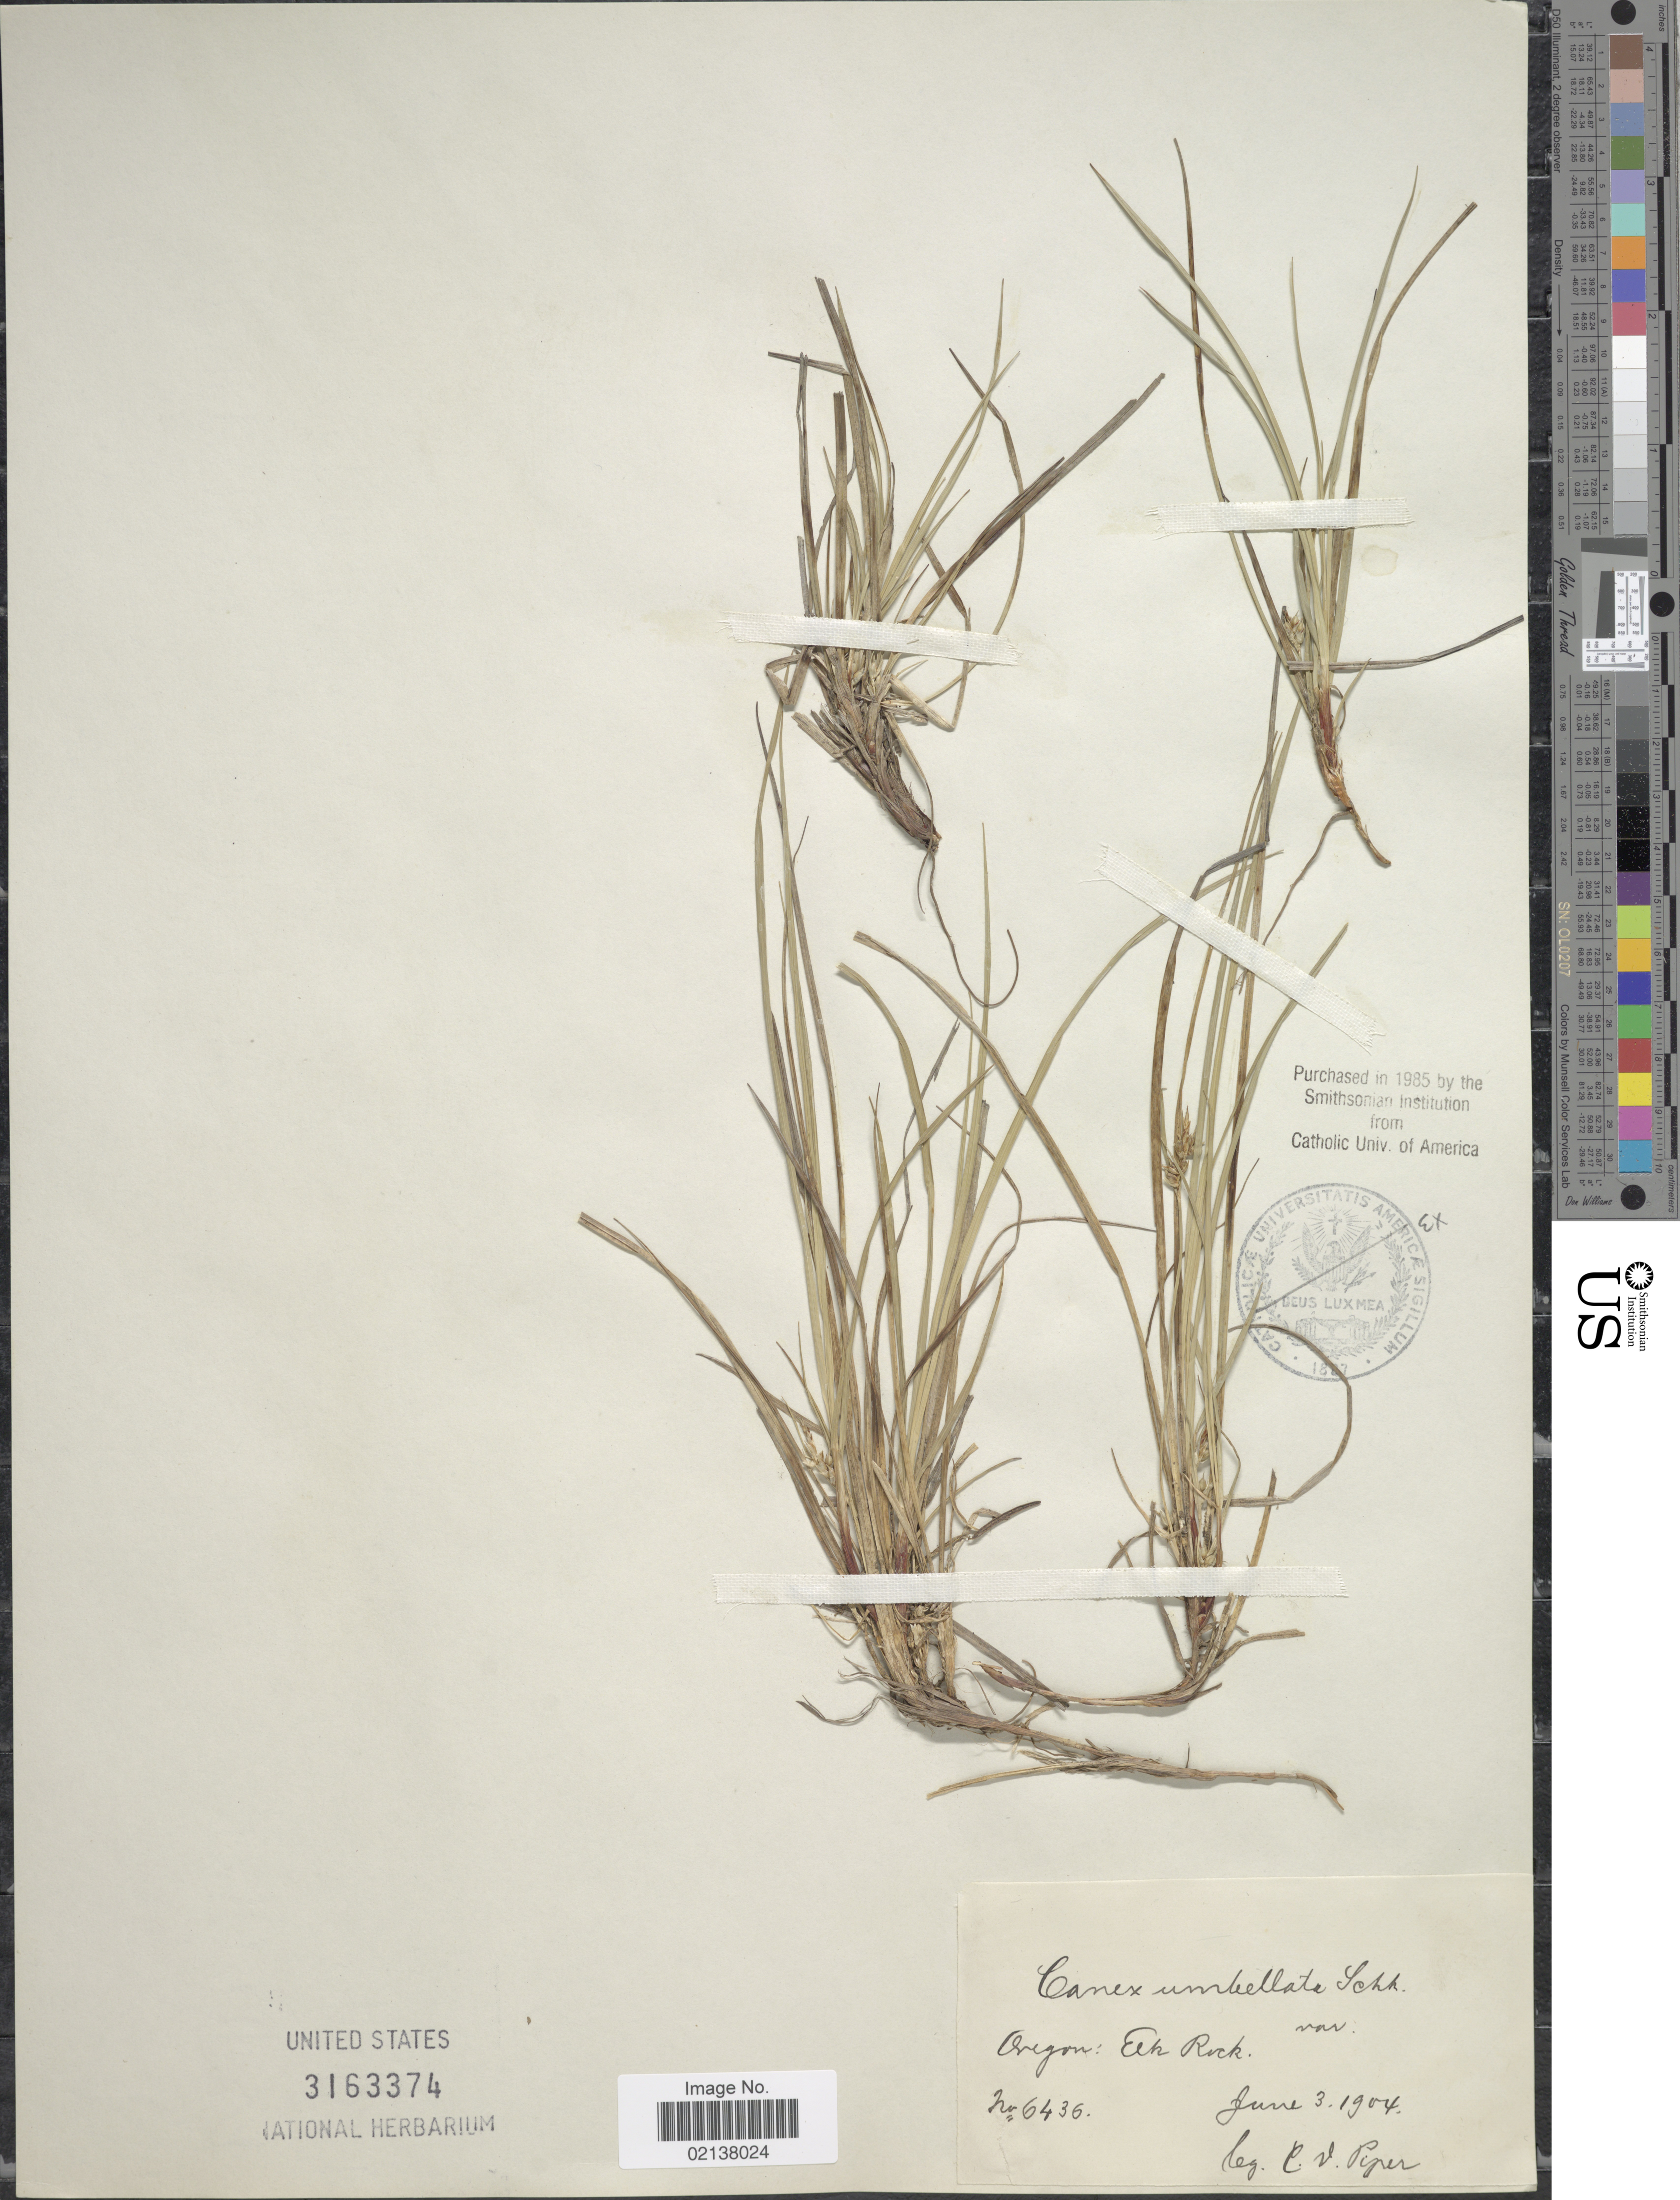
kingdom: Plantae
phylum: Tracheophyta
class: Liliopsida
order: Poales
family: Cyperaceae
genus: Carex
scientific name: Carex umbellata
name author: Schkuhr ex Willd.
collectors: C. V. Piper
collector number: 6436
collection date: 1904-06-03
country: United States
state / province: Oregon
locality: Oregon: Elk Rock.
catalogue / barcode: US 3163374